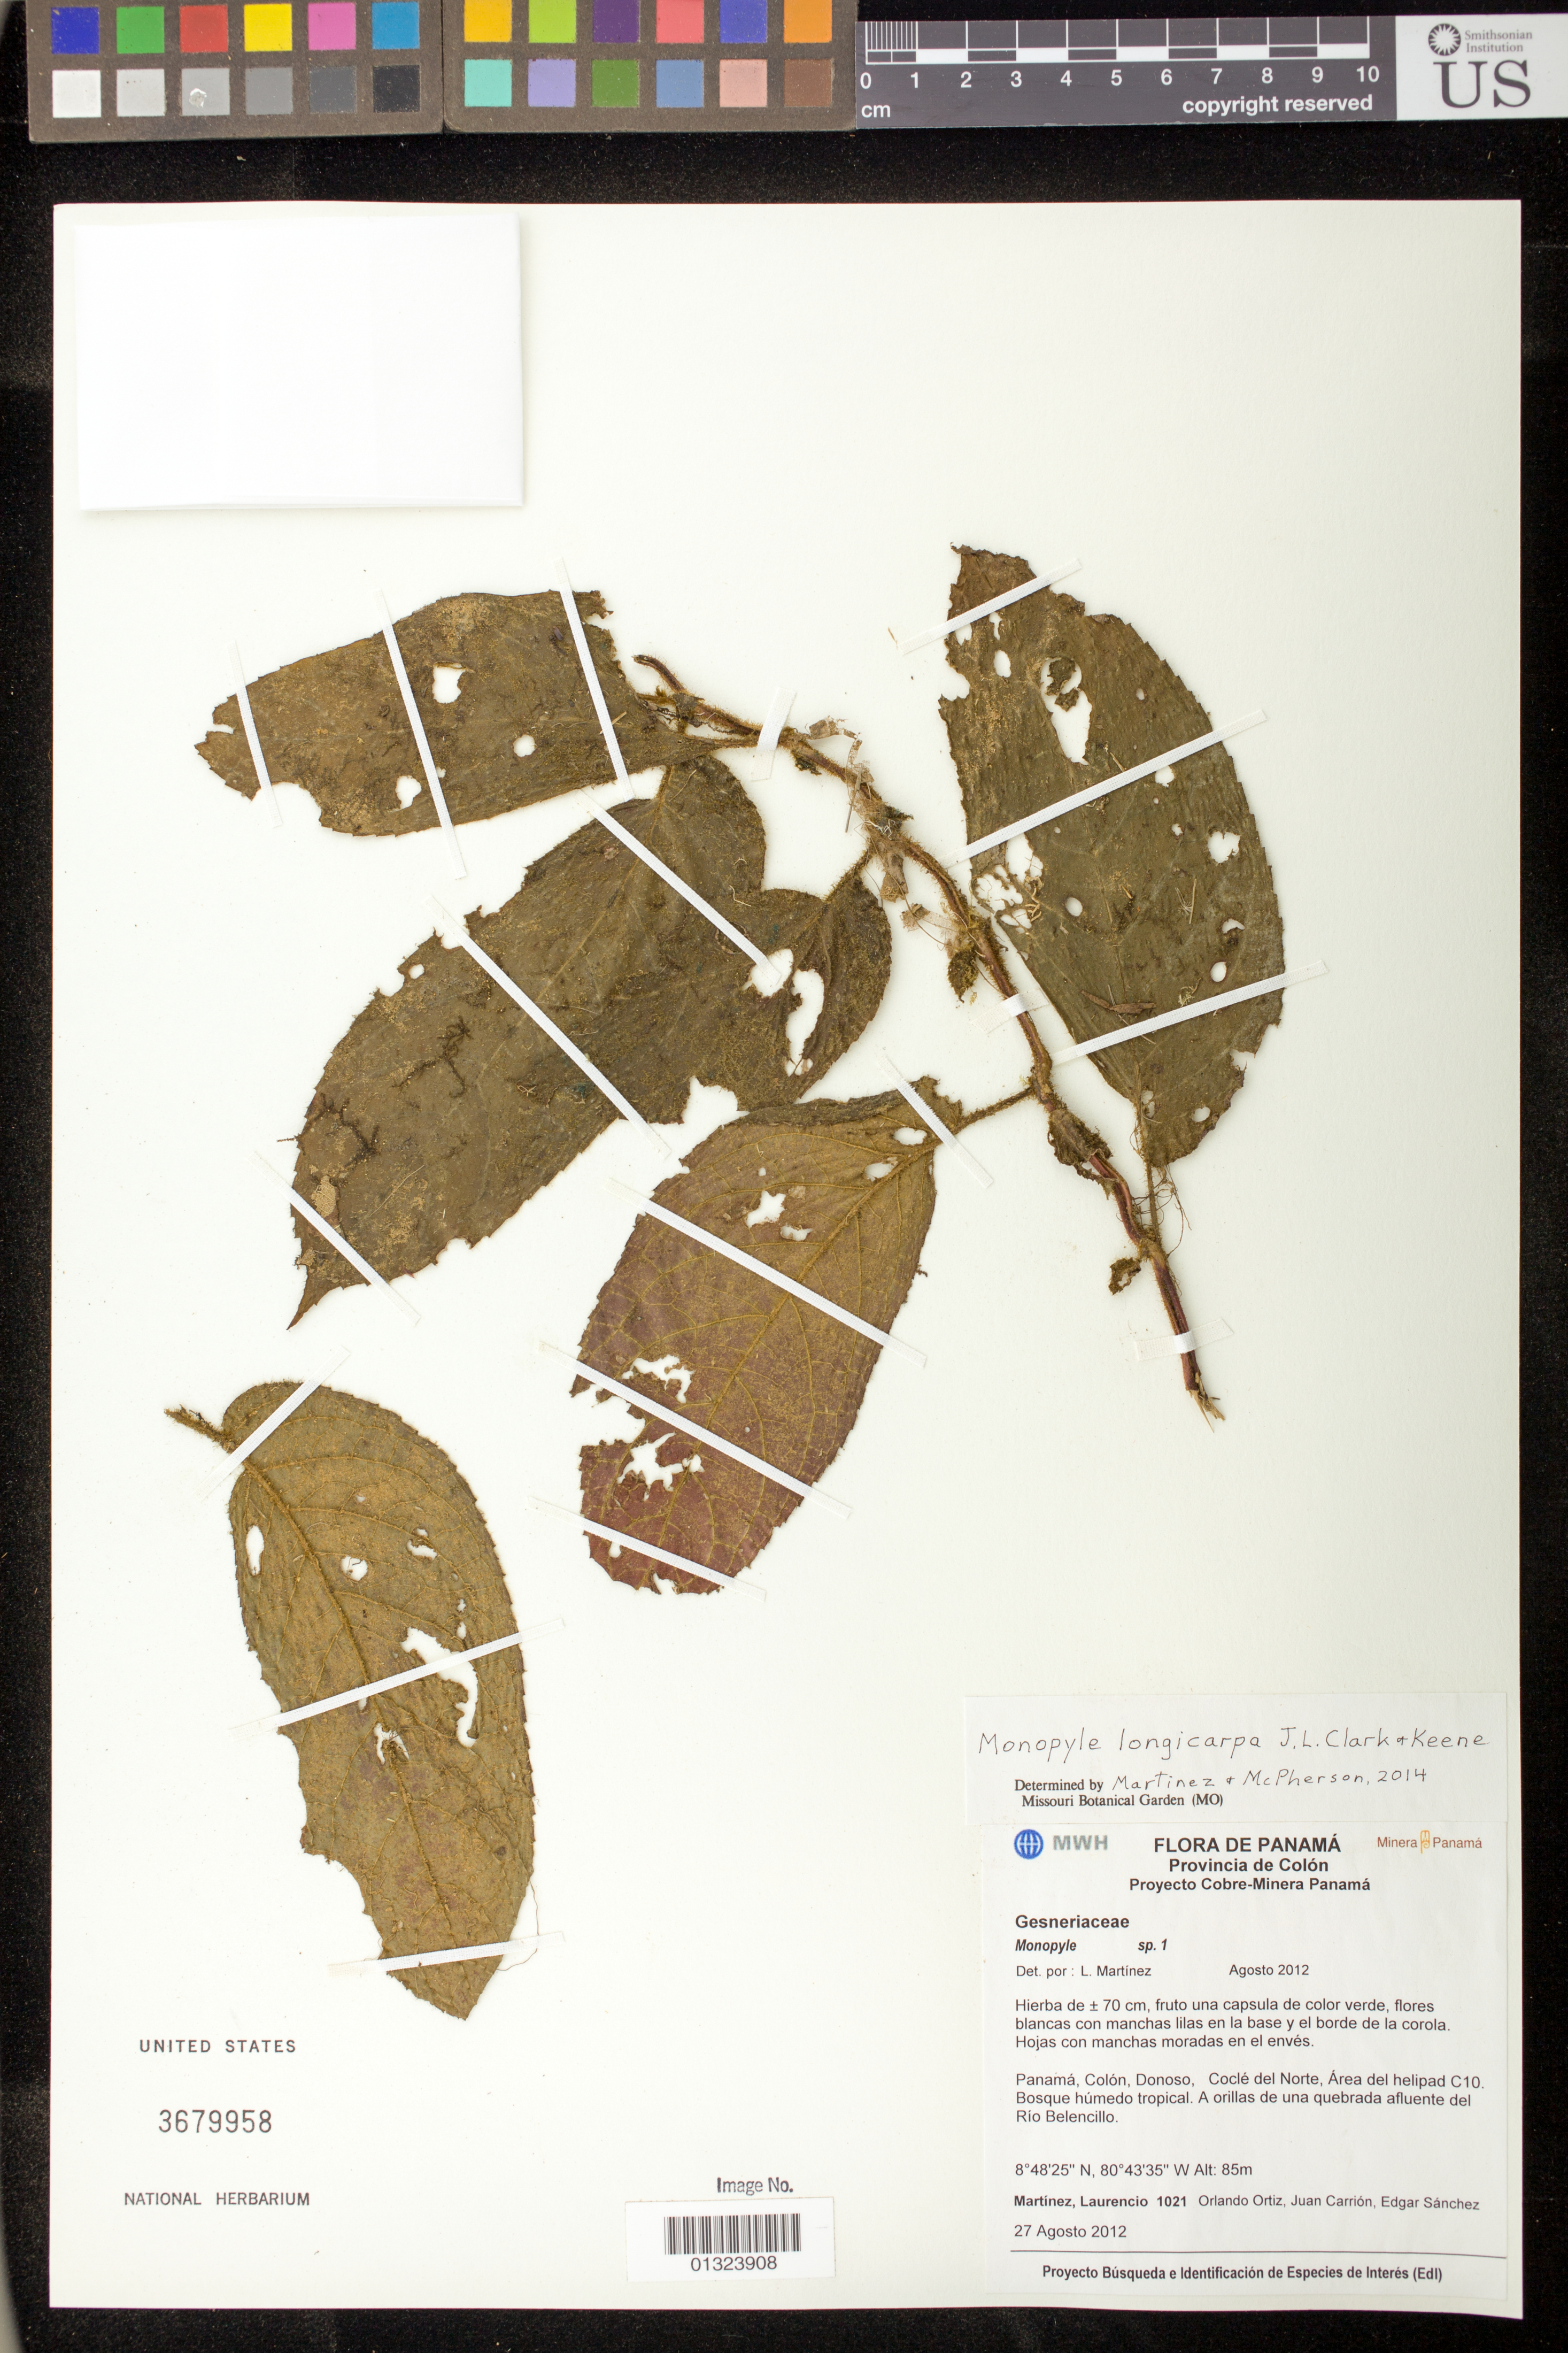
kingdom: Plantae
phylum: Tracheophyta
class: Magnoliopsida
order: Lamiales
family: Gesneriaceae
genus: Monopyle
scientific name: Monopyle longicarpa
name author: J.L. Clark & Keene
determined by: Martinez, L.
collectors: L. Martinez, O. O. Ortiz, J. F. Carrión & E. Sanchez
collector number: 1021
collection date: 2012-08-27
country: Panama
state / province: Colón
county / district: Donoso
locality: Donoso, Cocle del Norte.A orillas de una quebrada afluente del Rio Belencillo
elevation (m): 85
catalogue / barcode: US 3679958